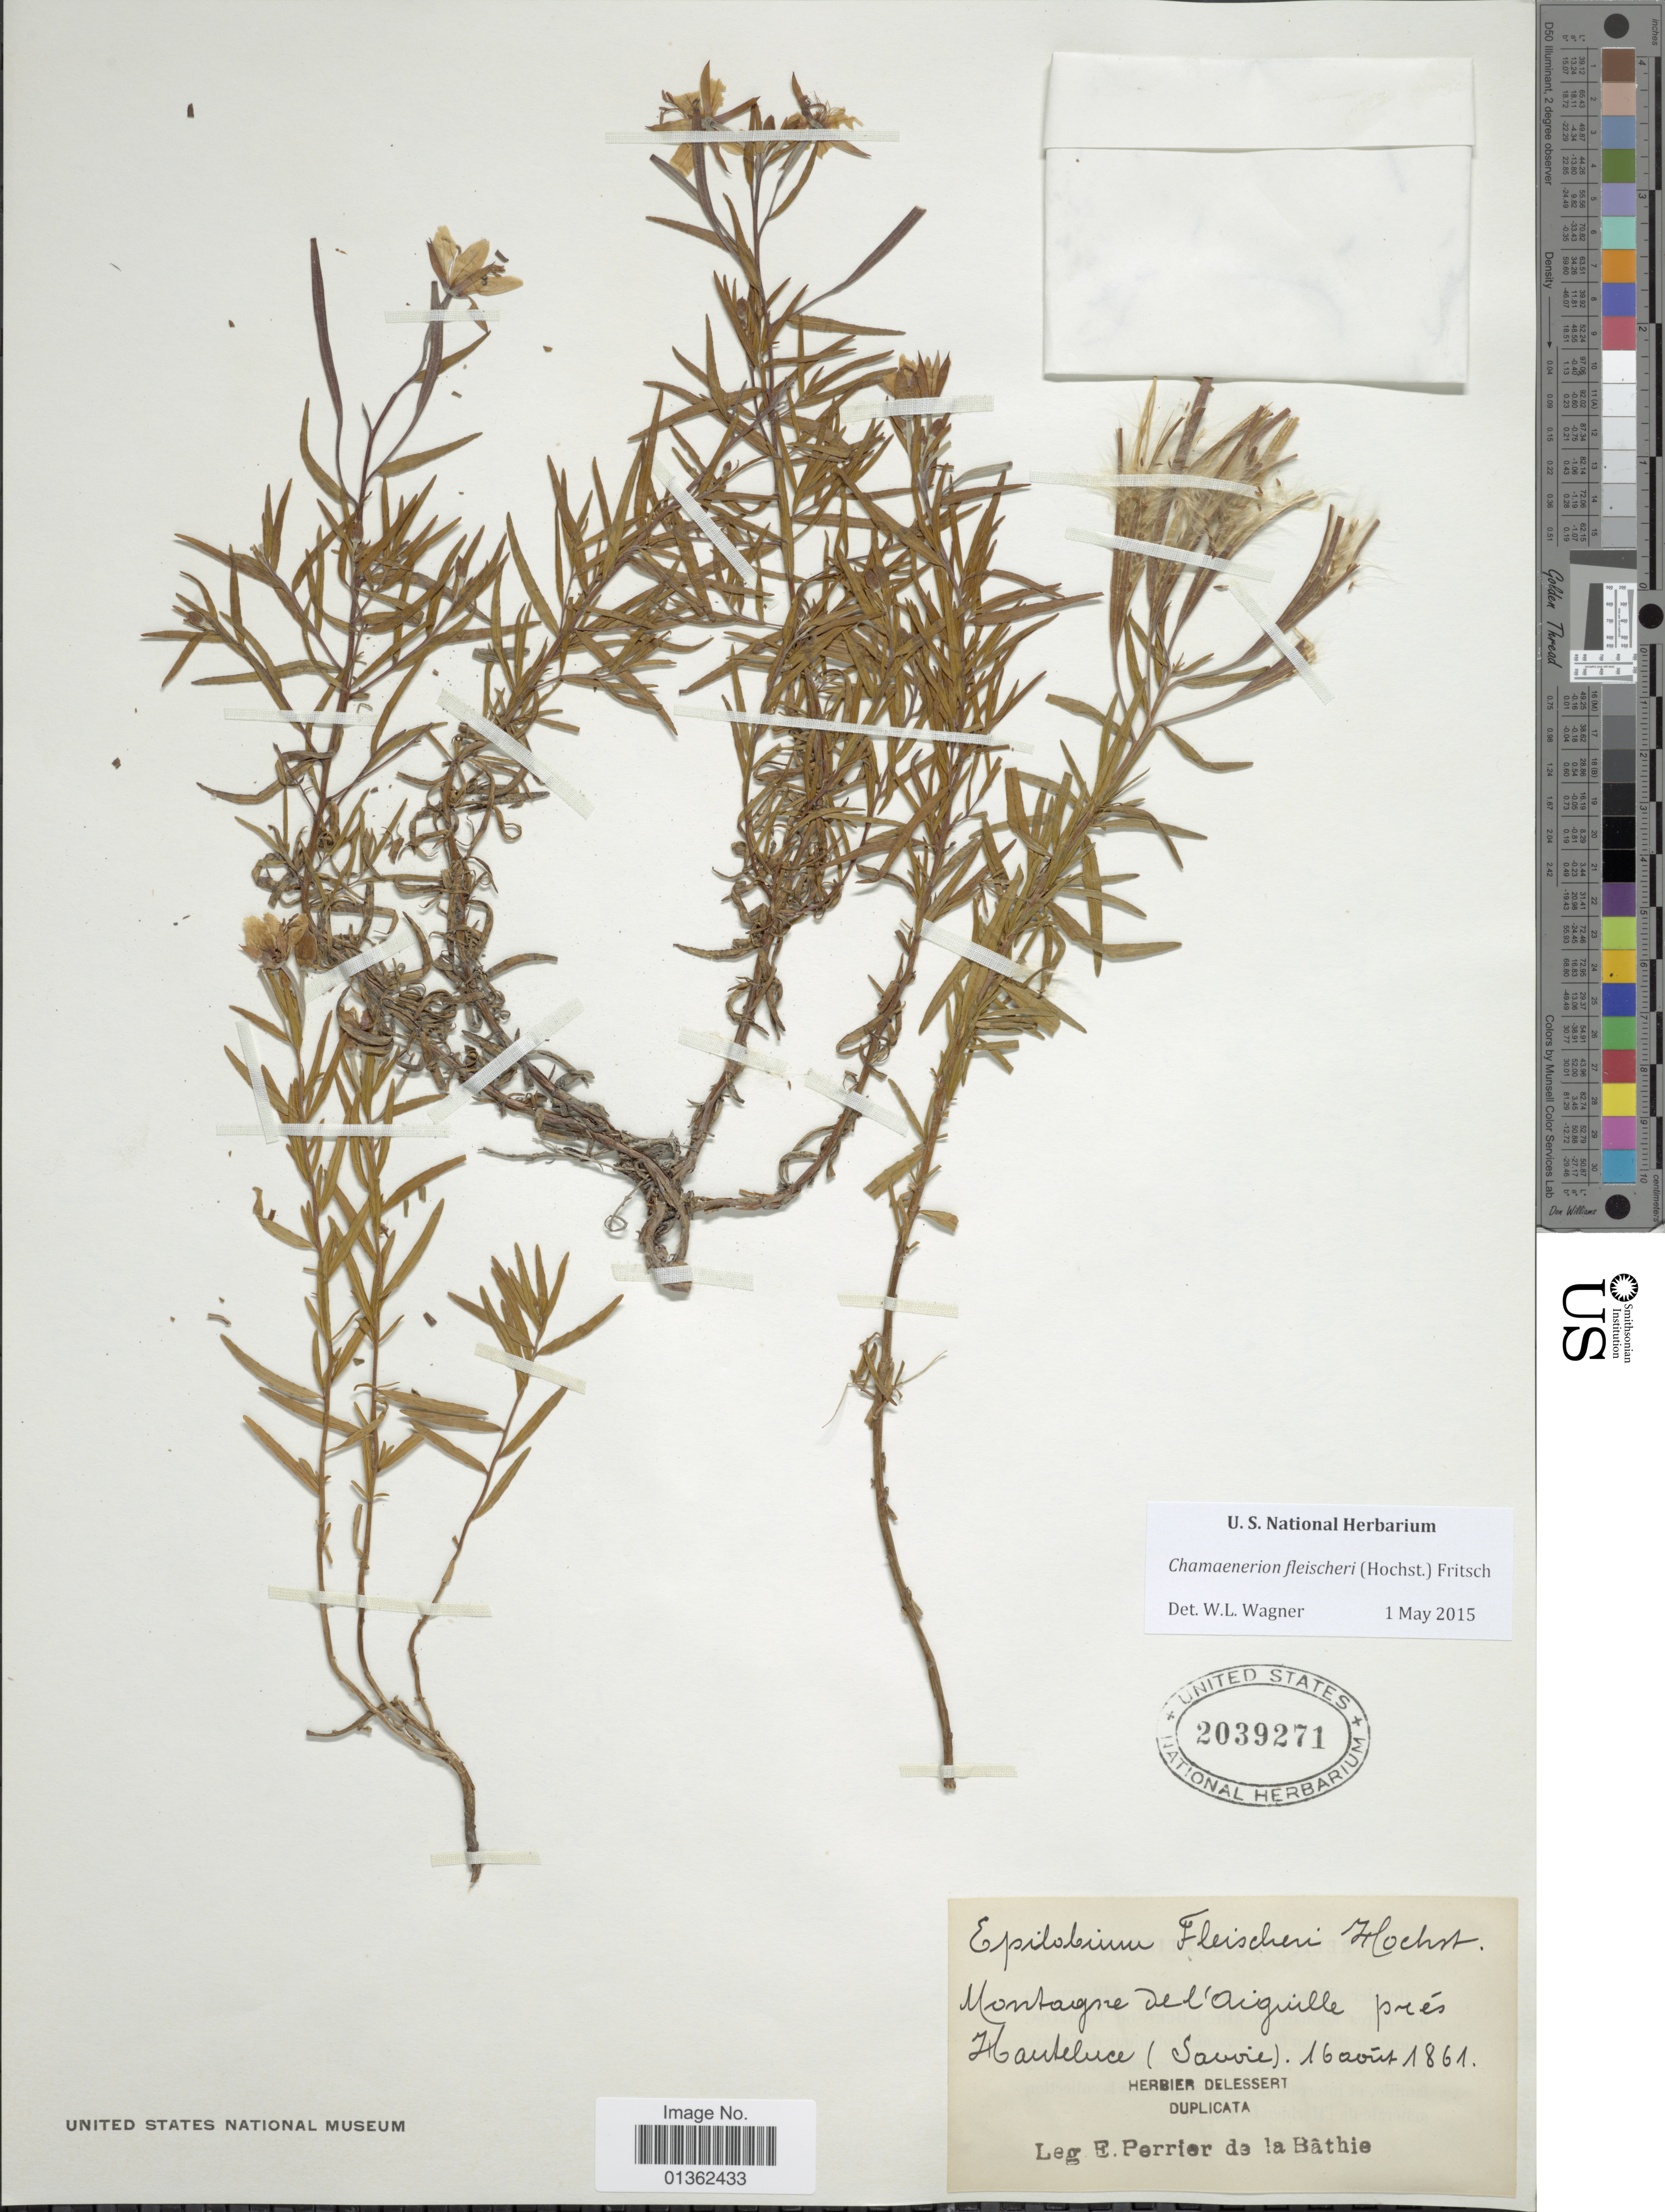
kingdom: Plantae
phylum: Tracheophyta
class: Magnoliopsida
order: Myrtales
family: Onagraceae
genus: Chamaenerion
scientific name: Chamaenerion fleischeri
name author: (Hochst.) Fritsch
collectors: H. Perrier de la Bâthie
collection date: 1861-08-16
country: France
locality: Montagne del'Aiguille prés Hauteluce (Savoie).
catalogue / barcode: US 2039271